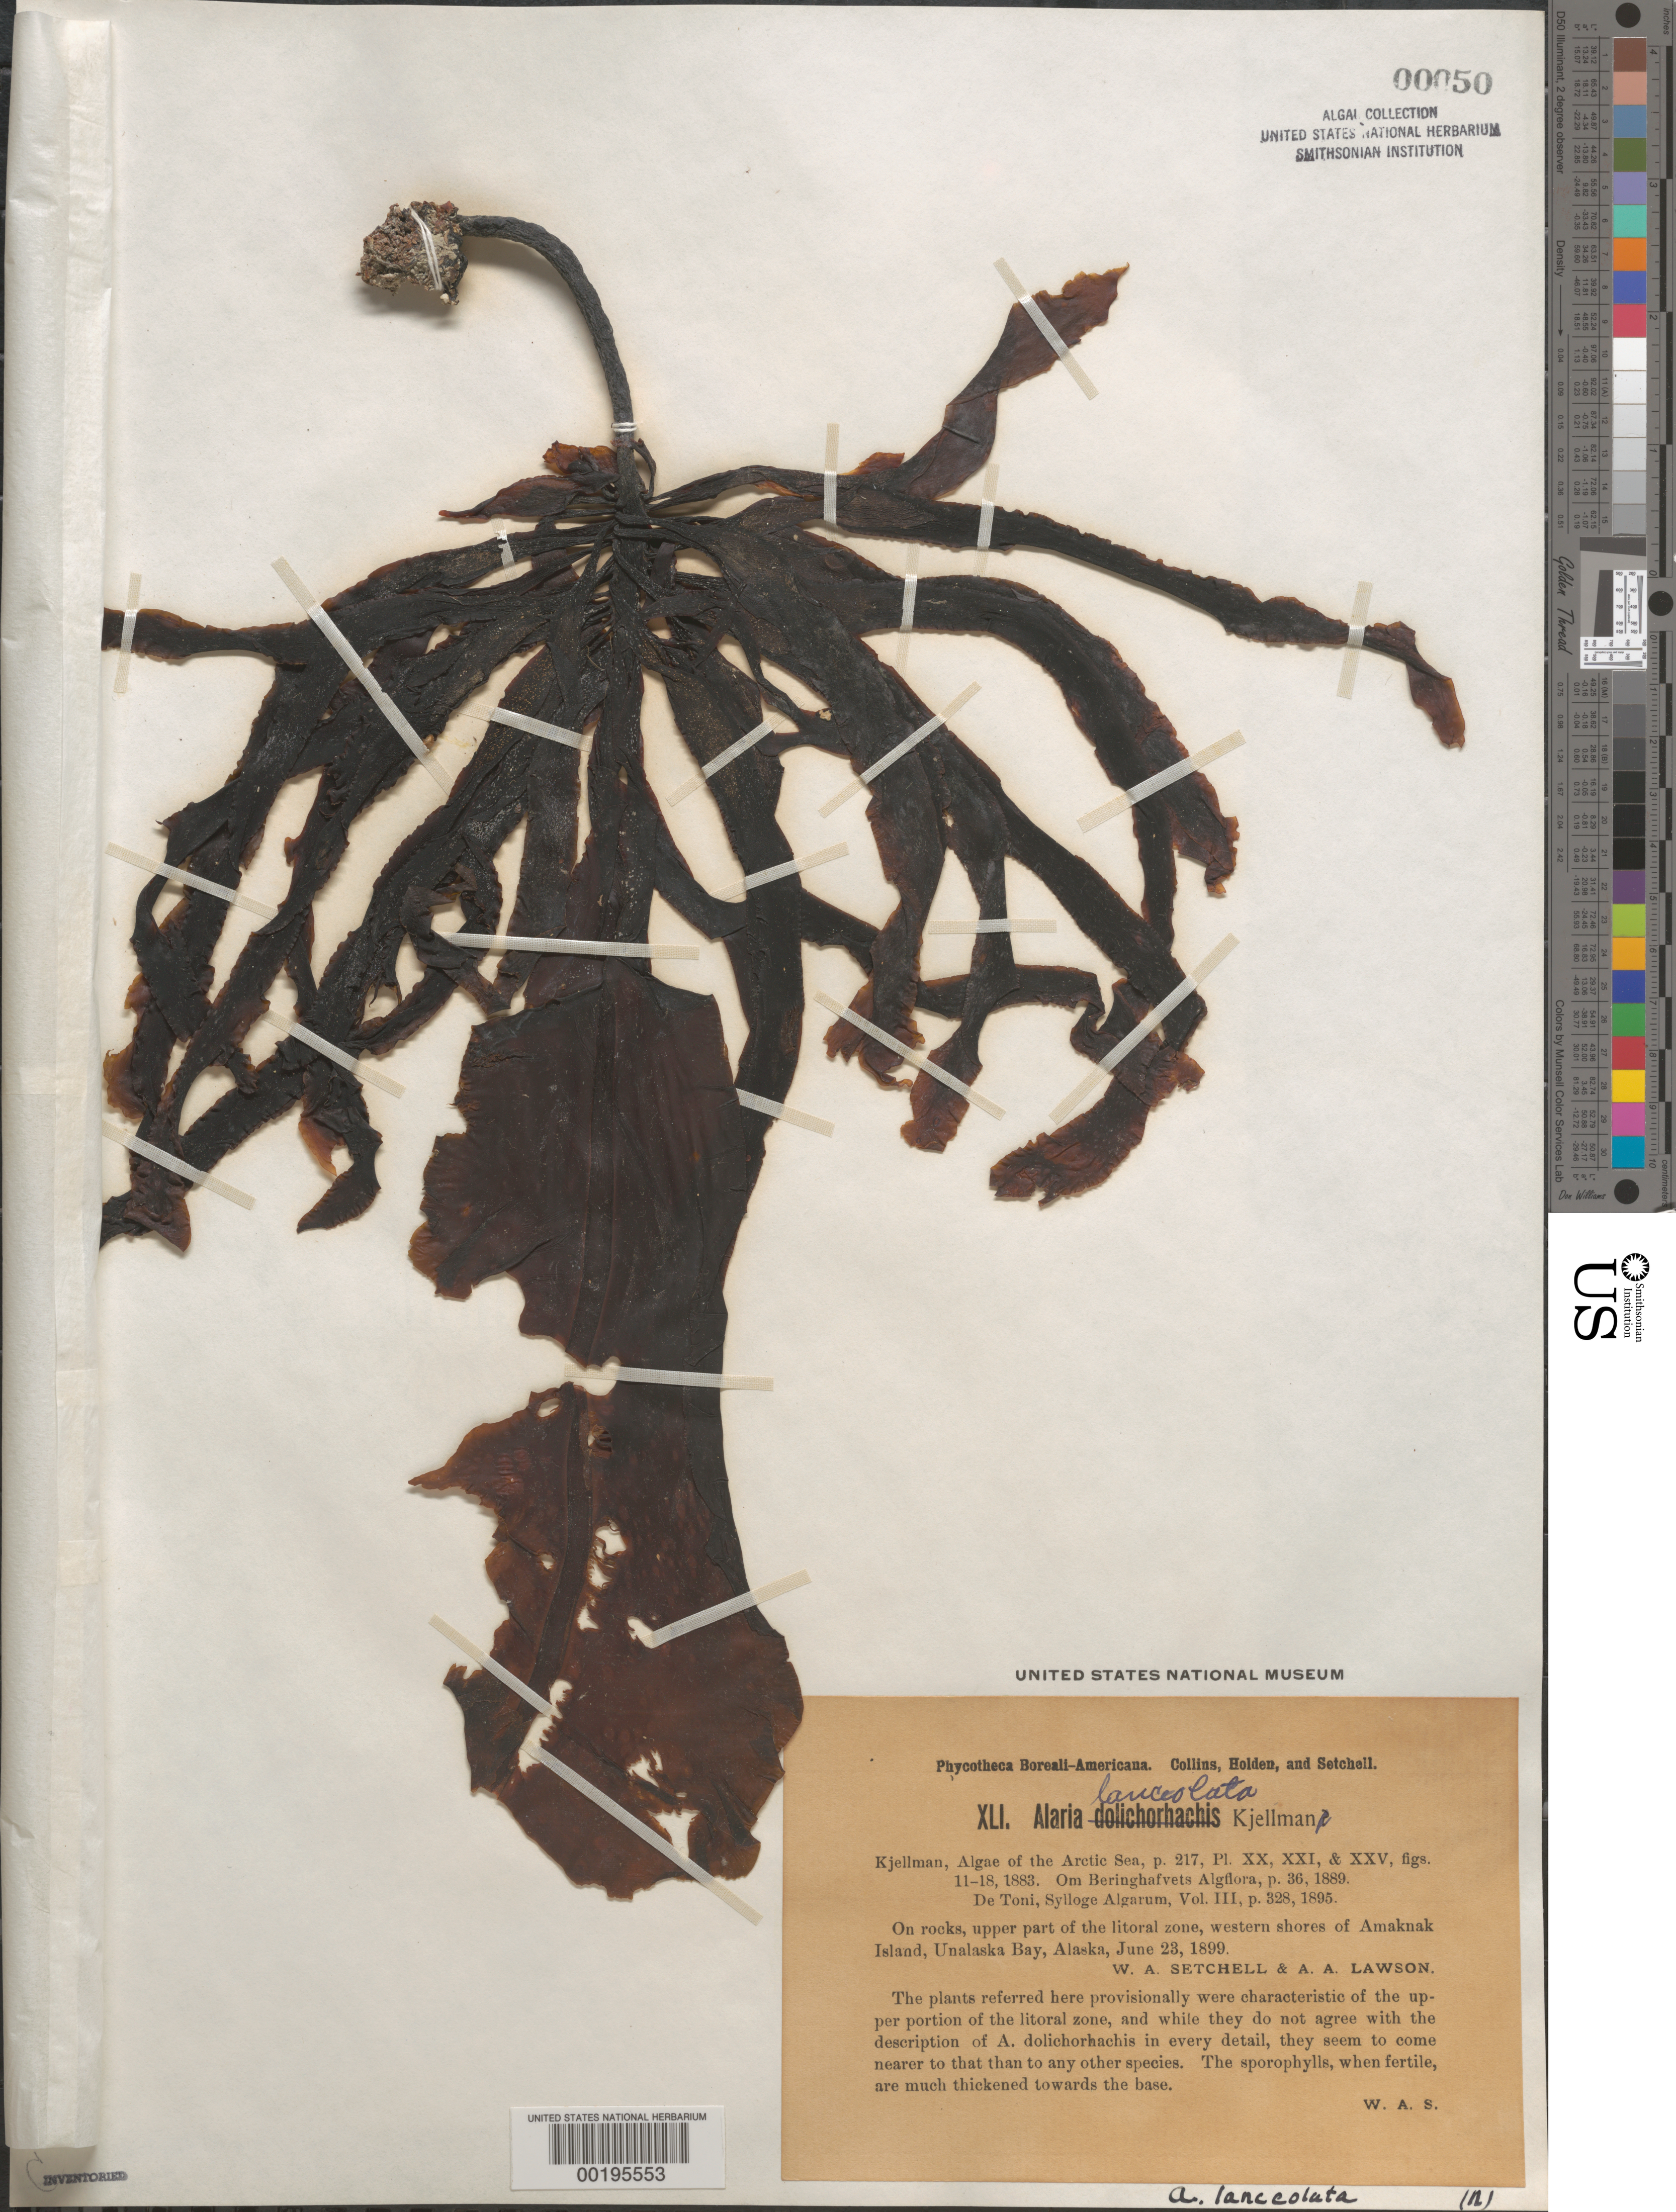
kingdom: Chromista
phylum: Ochrophyta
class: Phaeophyceae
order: Ectocarpales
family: Chordariaceae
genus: Asperococcus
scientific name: Asperococcus ensiformis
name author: (Delle Chiaje) M.J. Wynne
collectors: W. Setchell & A. A. Lawson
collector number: PB-A Xli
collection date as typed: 23 Jun 1899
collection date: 1899-06-23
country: United States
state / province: Alaska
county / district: Aleutian Islands Division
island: Unalaska Island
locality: Amaknak Island, Unalaska Bay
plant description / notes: Collins, Holden & Setchell, Phycotheca Boreali-Americana, as Alaria dolichorhachis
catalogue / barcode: US 50